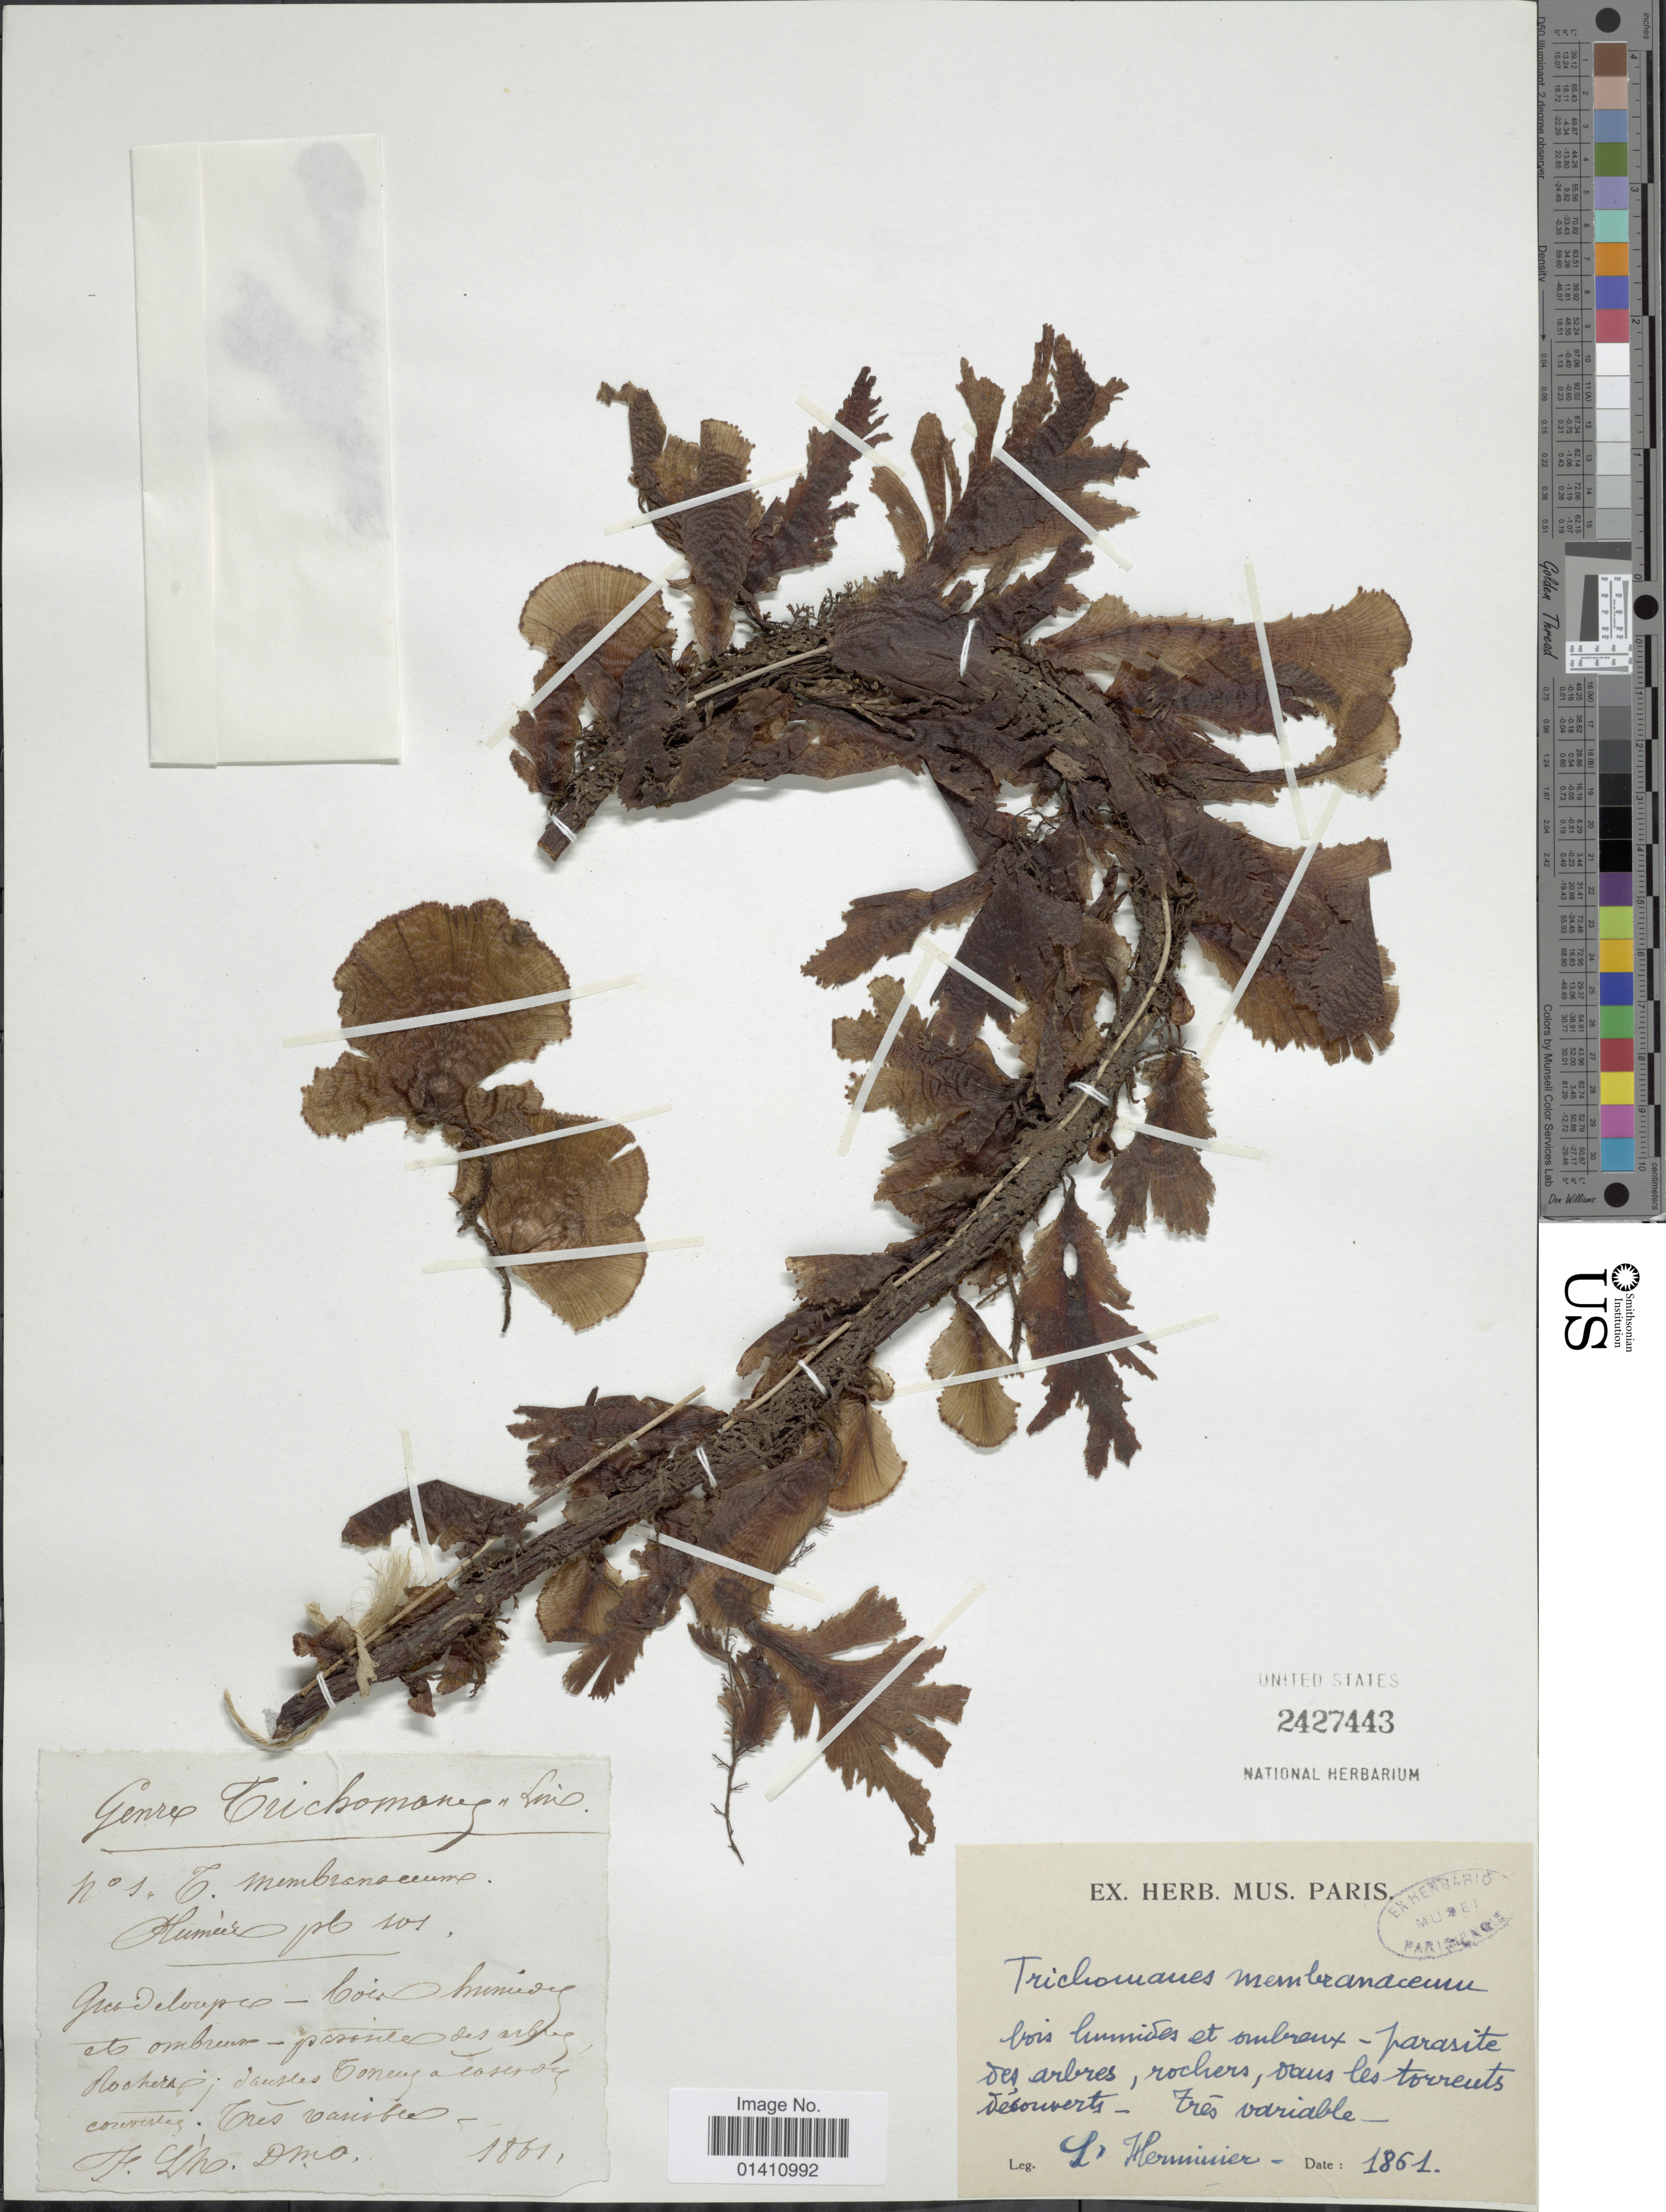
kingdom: Plantae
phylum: Tracheophyta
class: Polypodiopsida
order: Hymenophyllales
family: Hymenophyllaceae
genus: Didymoglossum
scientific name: Didymoglossum membranaceum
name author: (L.) Vareschi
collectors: -. L'Herminier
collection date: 1861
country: Guadeloupe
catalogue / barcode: US 2427443